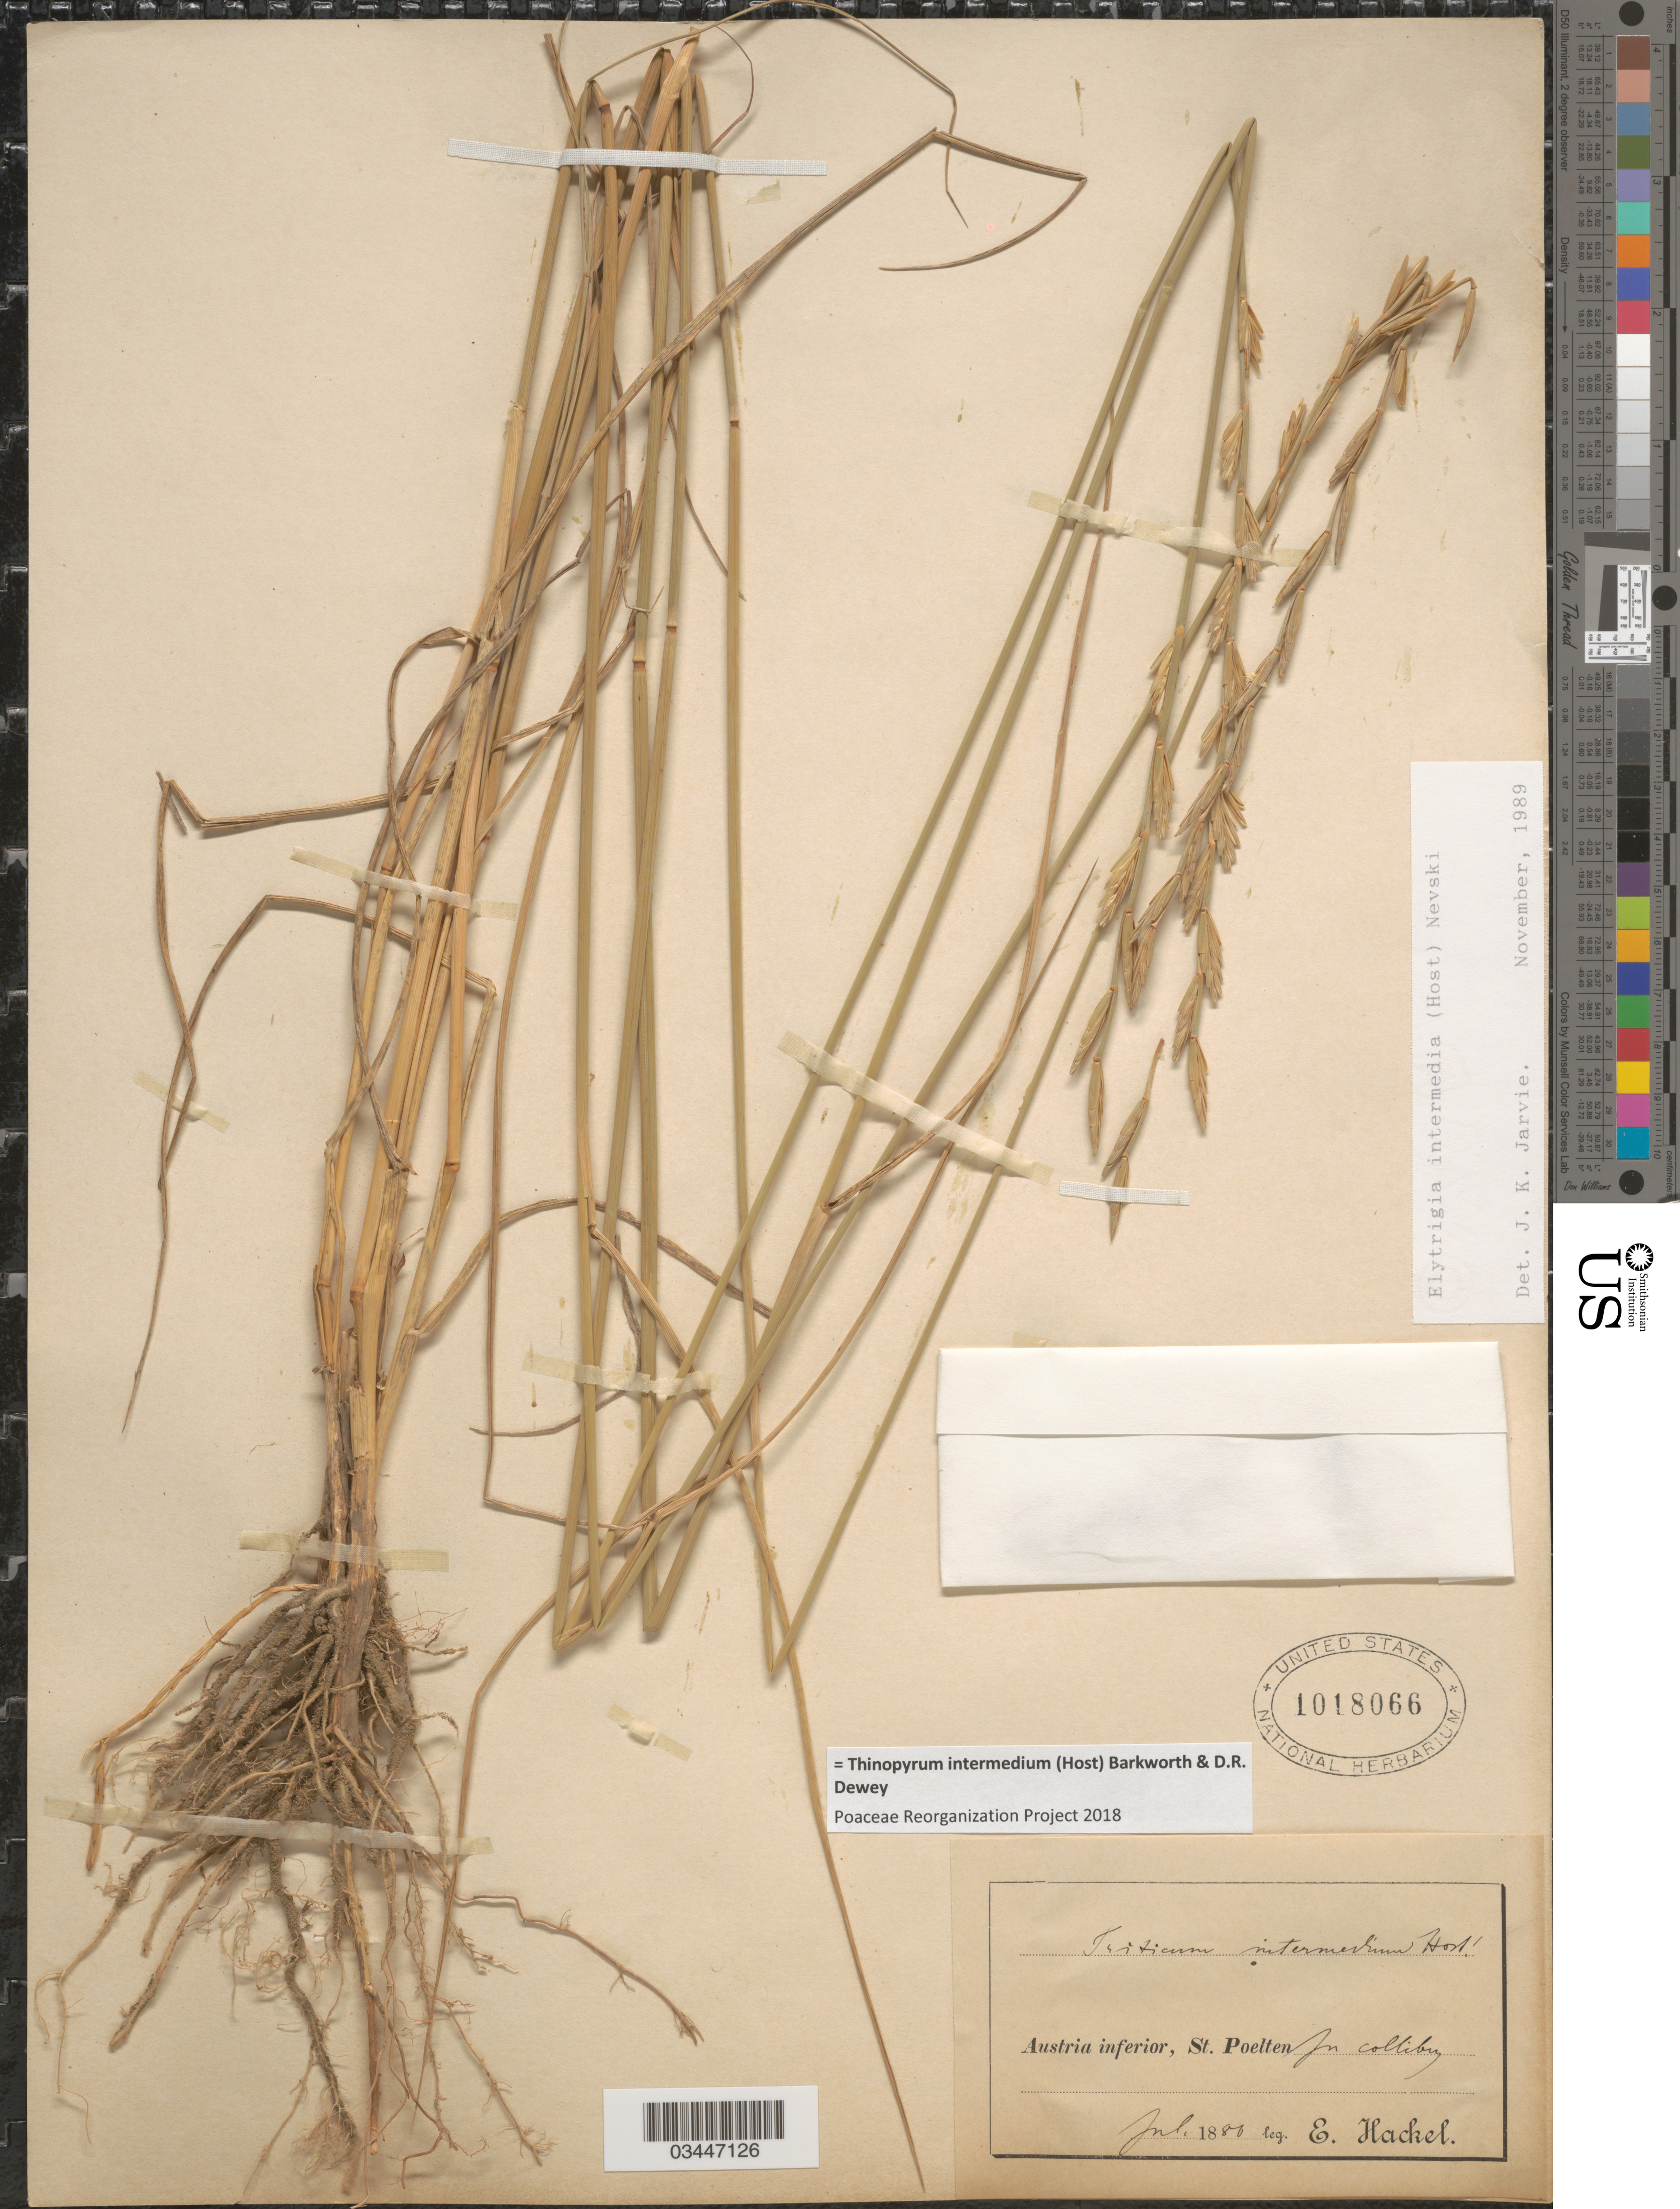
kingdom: Plantae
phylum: Tracheophyta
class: Liliopsida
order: Poales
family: Poaceae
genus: Thinopyrum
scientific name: Thinopyrum intermedium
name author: (Host) Barkworth & Dewey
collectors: E. Hackel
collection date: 1880-07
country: Austria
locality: Austria inferior, St. Poelten. In collibus.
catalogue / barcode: US 1018066